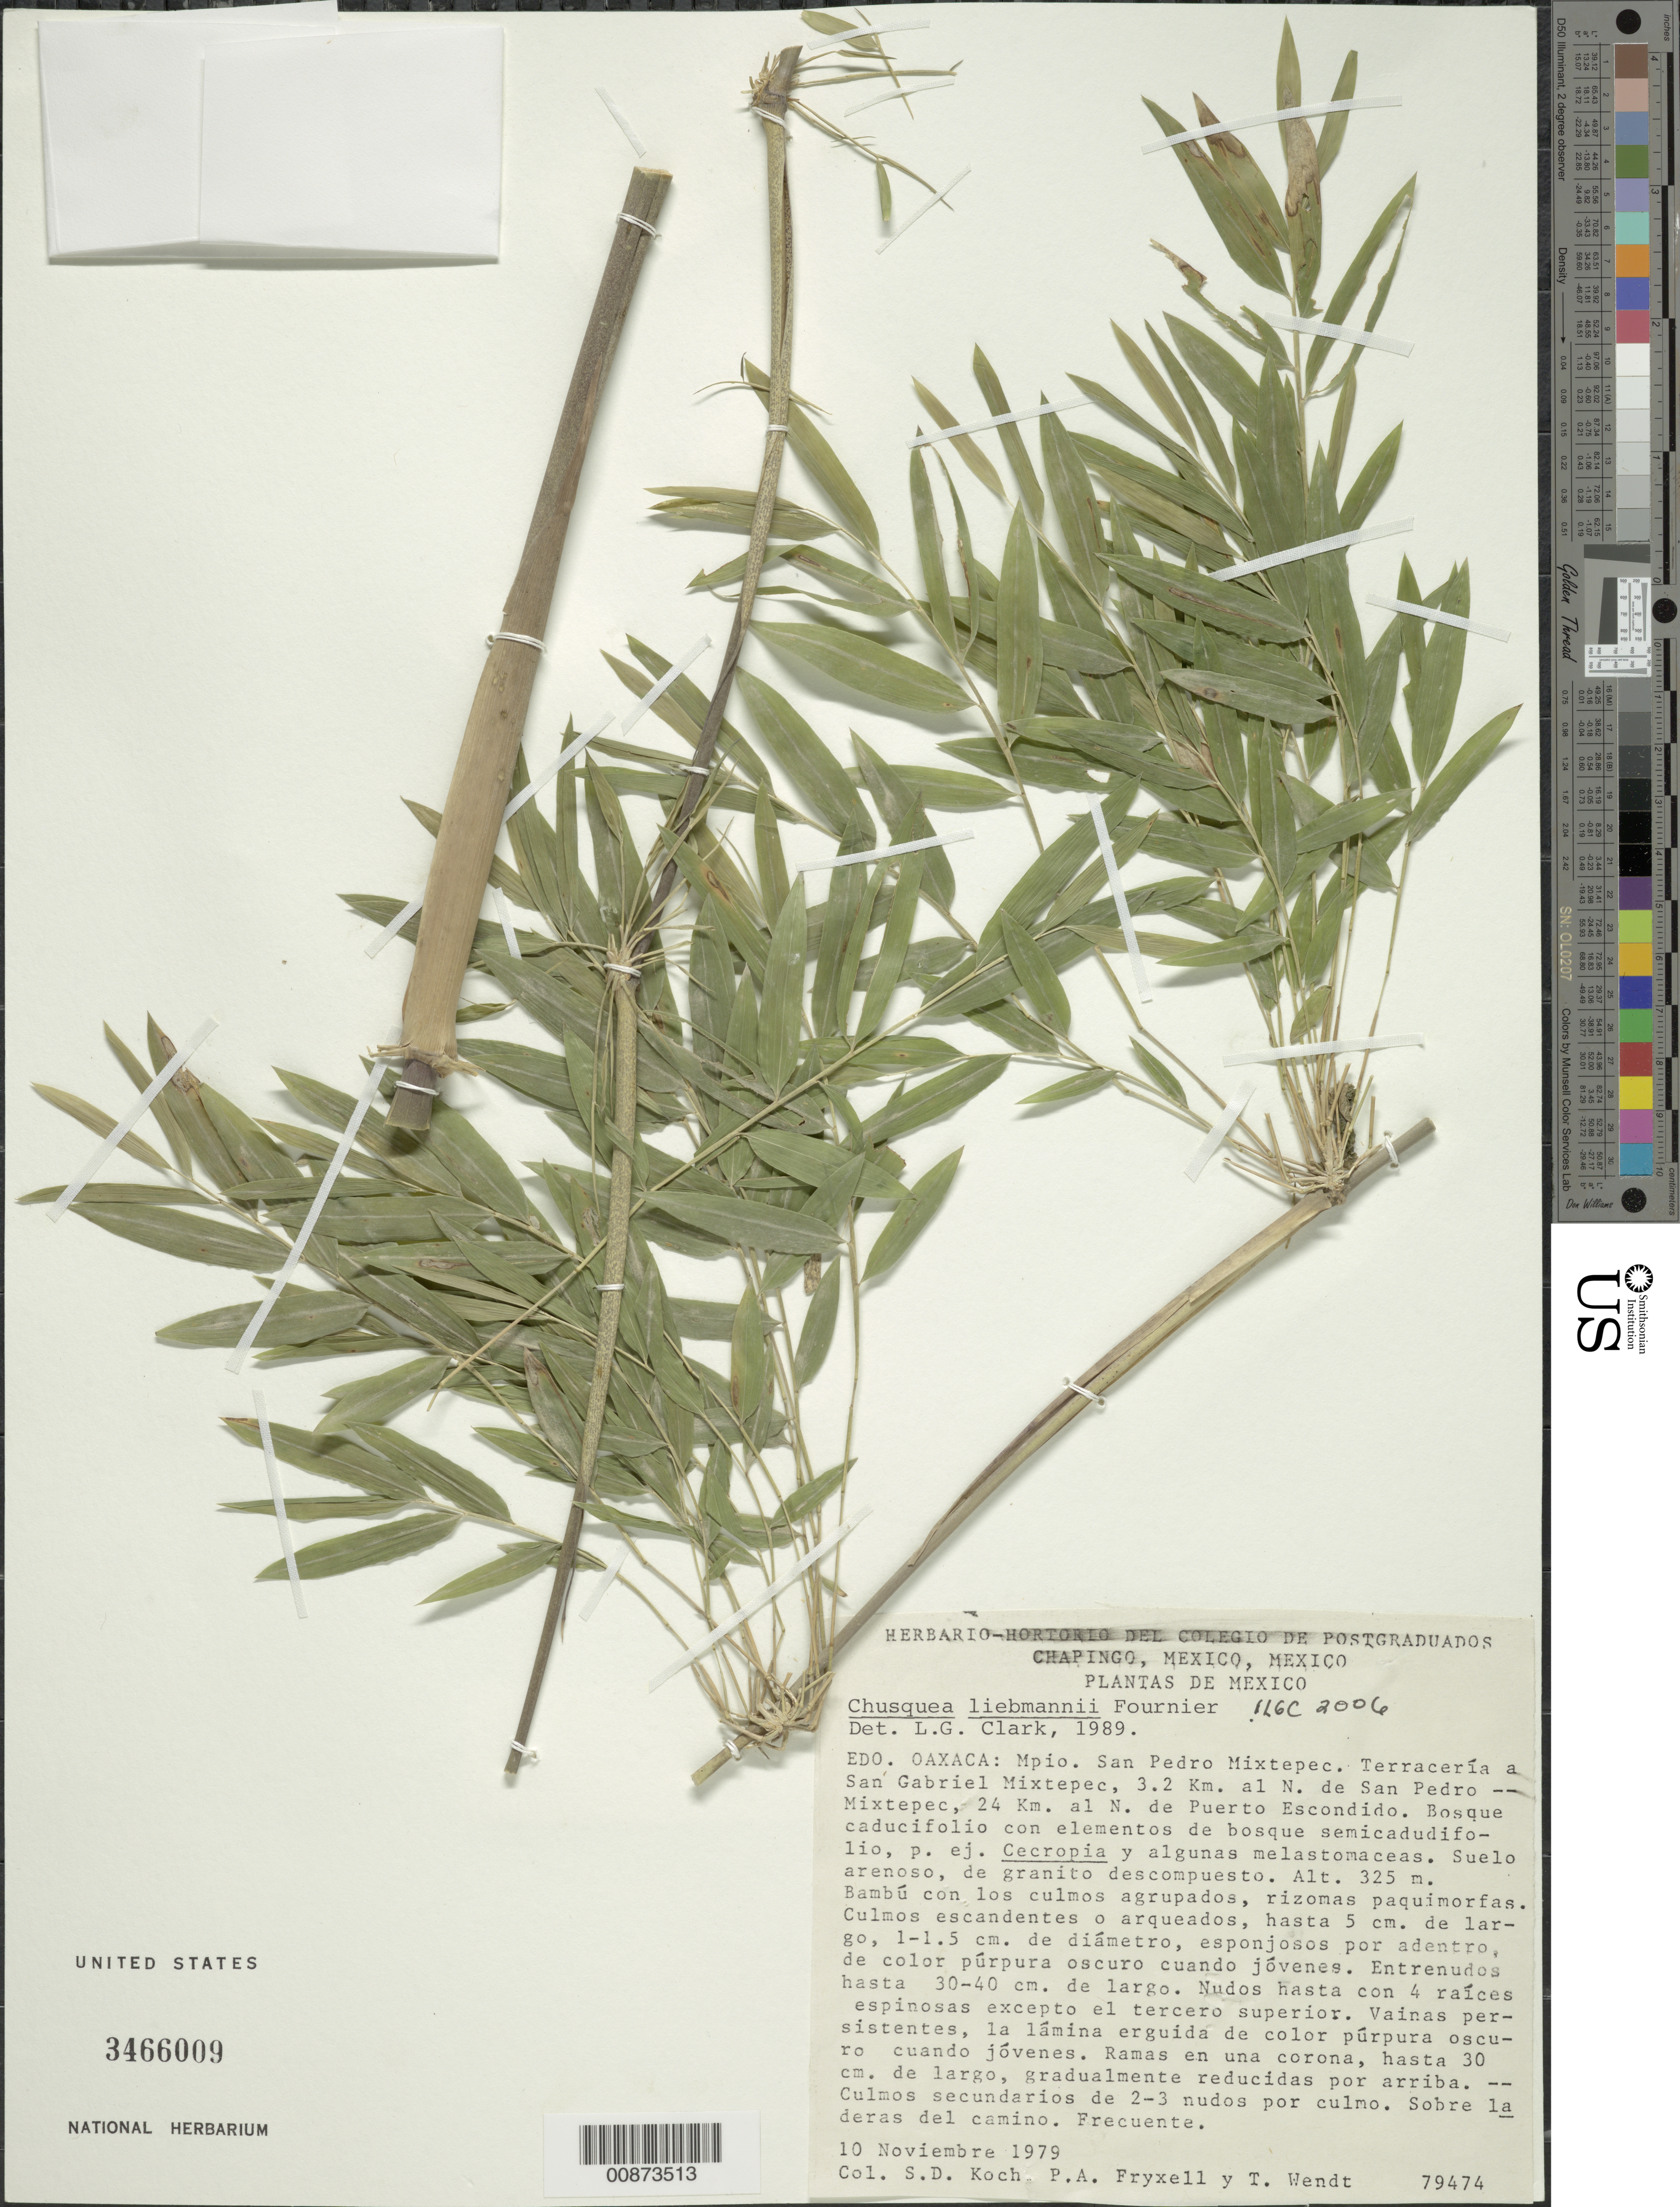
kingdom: Plantae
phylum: Tracheophyta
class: Liliopsida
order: Poales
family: Poaceae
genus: Chusquea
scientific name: Chusquea liebmannii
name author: E. Fourn.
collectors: S. D. Koch et al.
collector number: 79474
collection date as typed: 10 Nov 1979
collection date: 1979-11-10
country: Mexico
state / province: Oaxaca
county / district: San Pedro Mixtepec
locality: Terraceria a San Gabriel Mixtepec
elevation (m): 325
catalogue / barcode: US 3466009